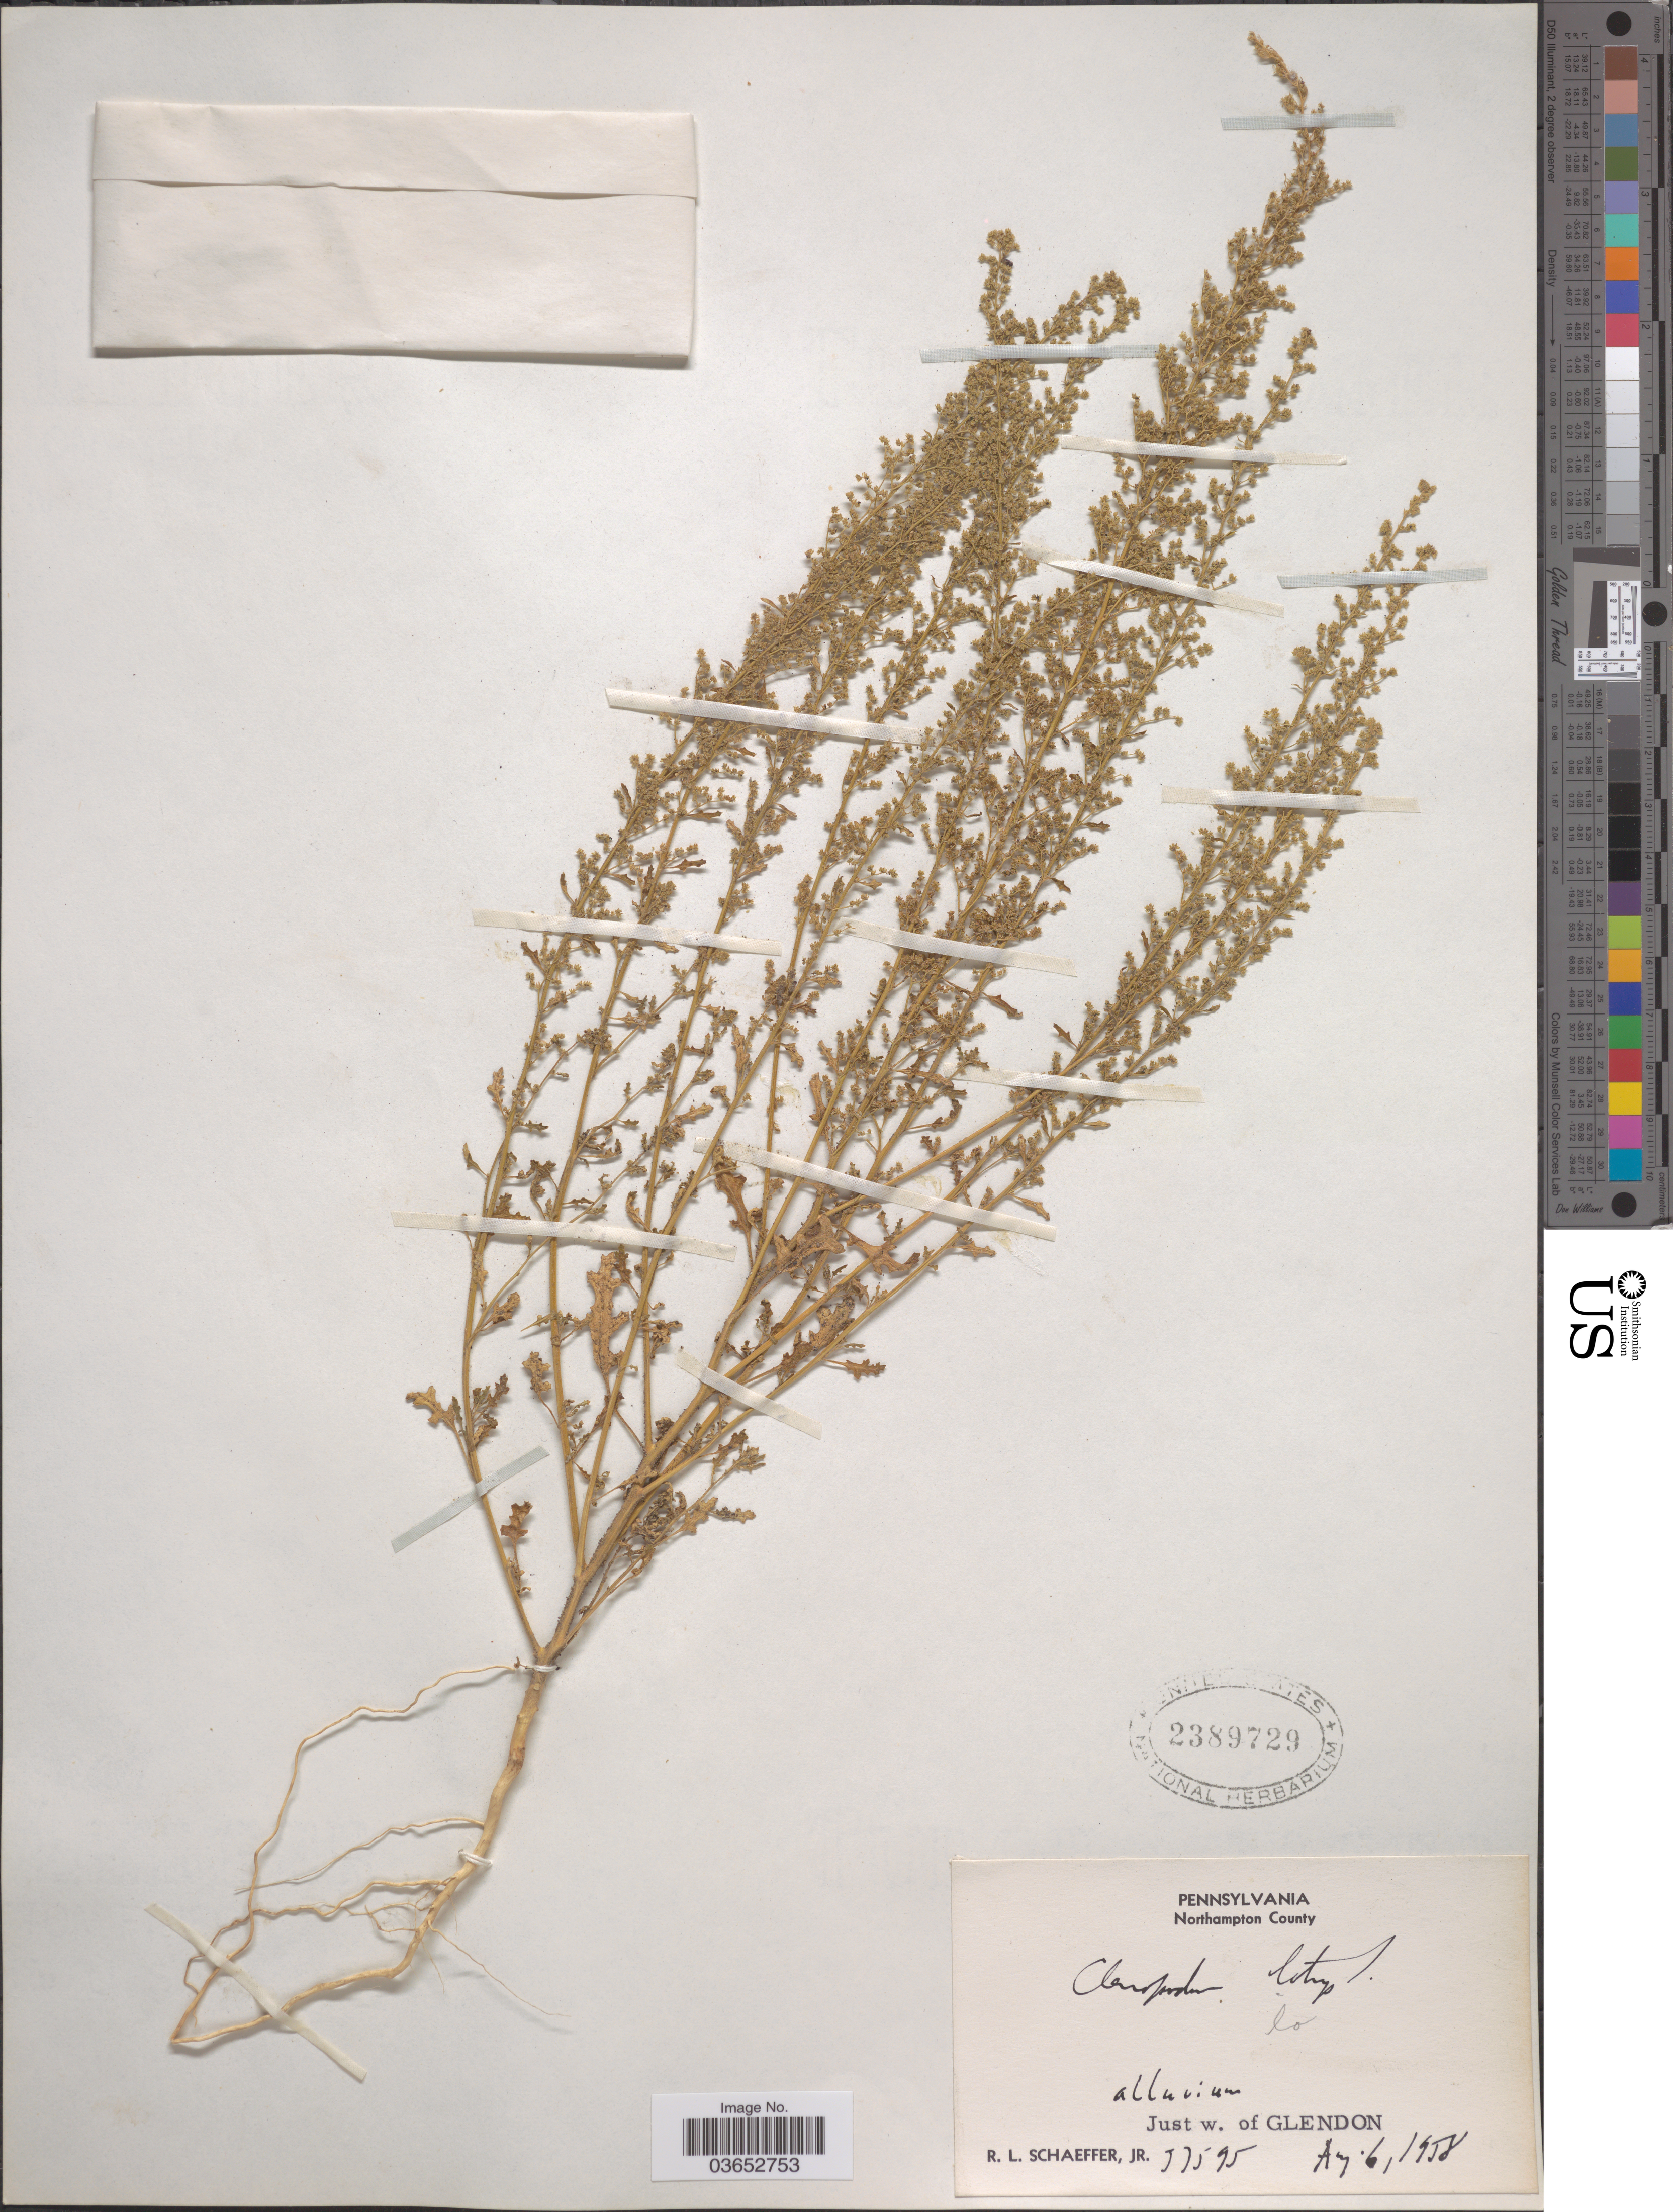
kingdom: Plantae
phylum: Tracheophyta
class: Magnoliopsida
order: Caryophyllales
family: Amaranthaceae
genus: Chenopodium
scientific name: Chenopodium botrys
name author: L.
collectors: R. L. Schaeffer Jr.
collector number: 57595*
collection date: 1958-08-06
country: United States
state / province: Pennsylvania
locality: Northampton County. Just w. of Glendon.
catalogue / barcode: US 2389729